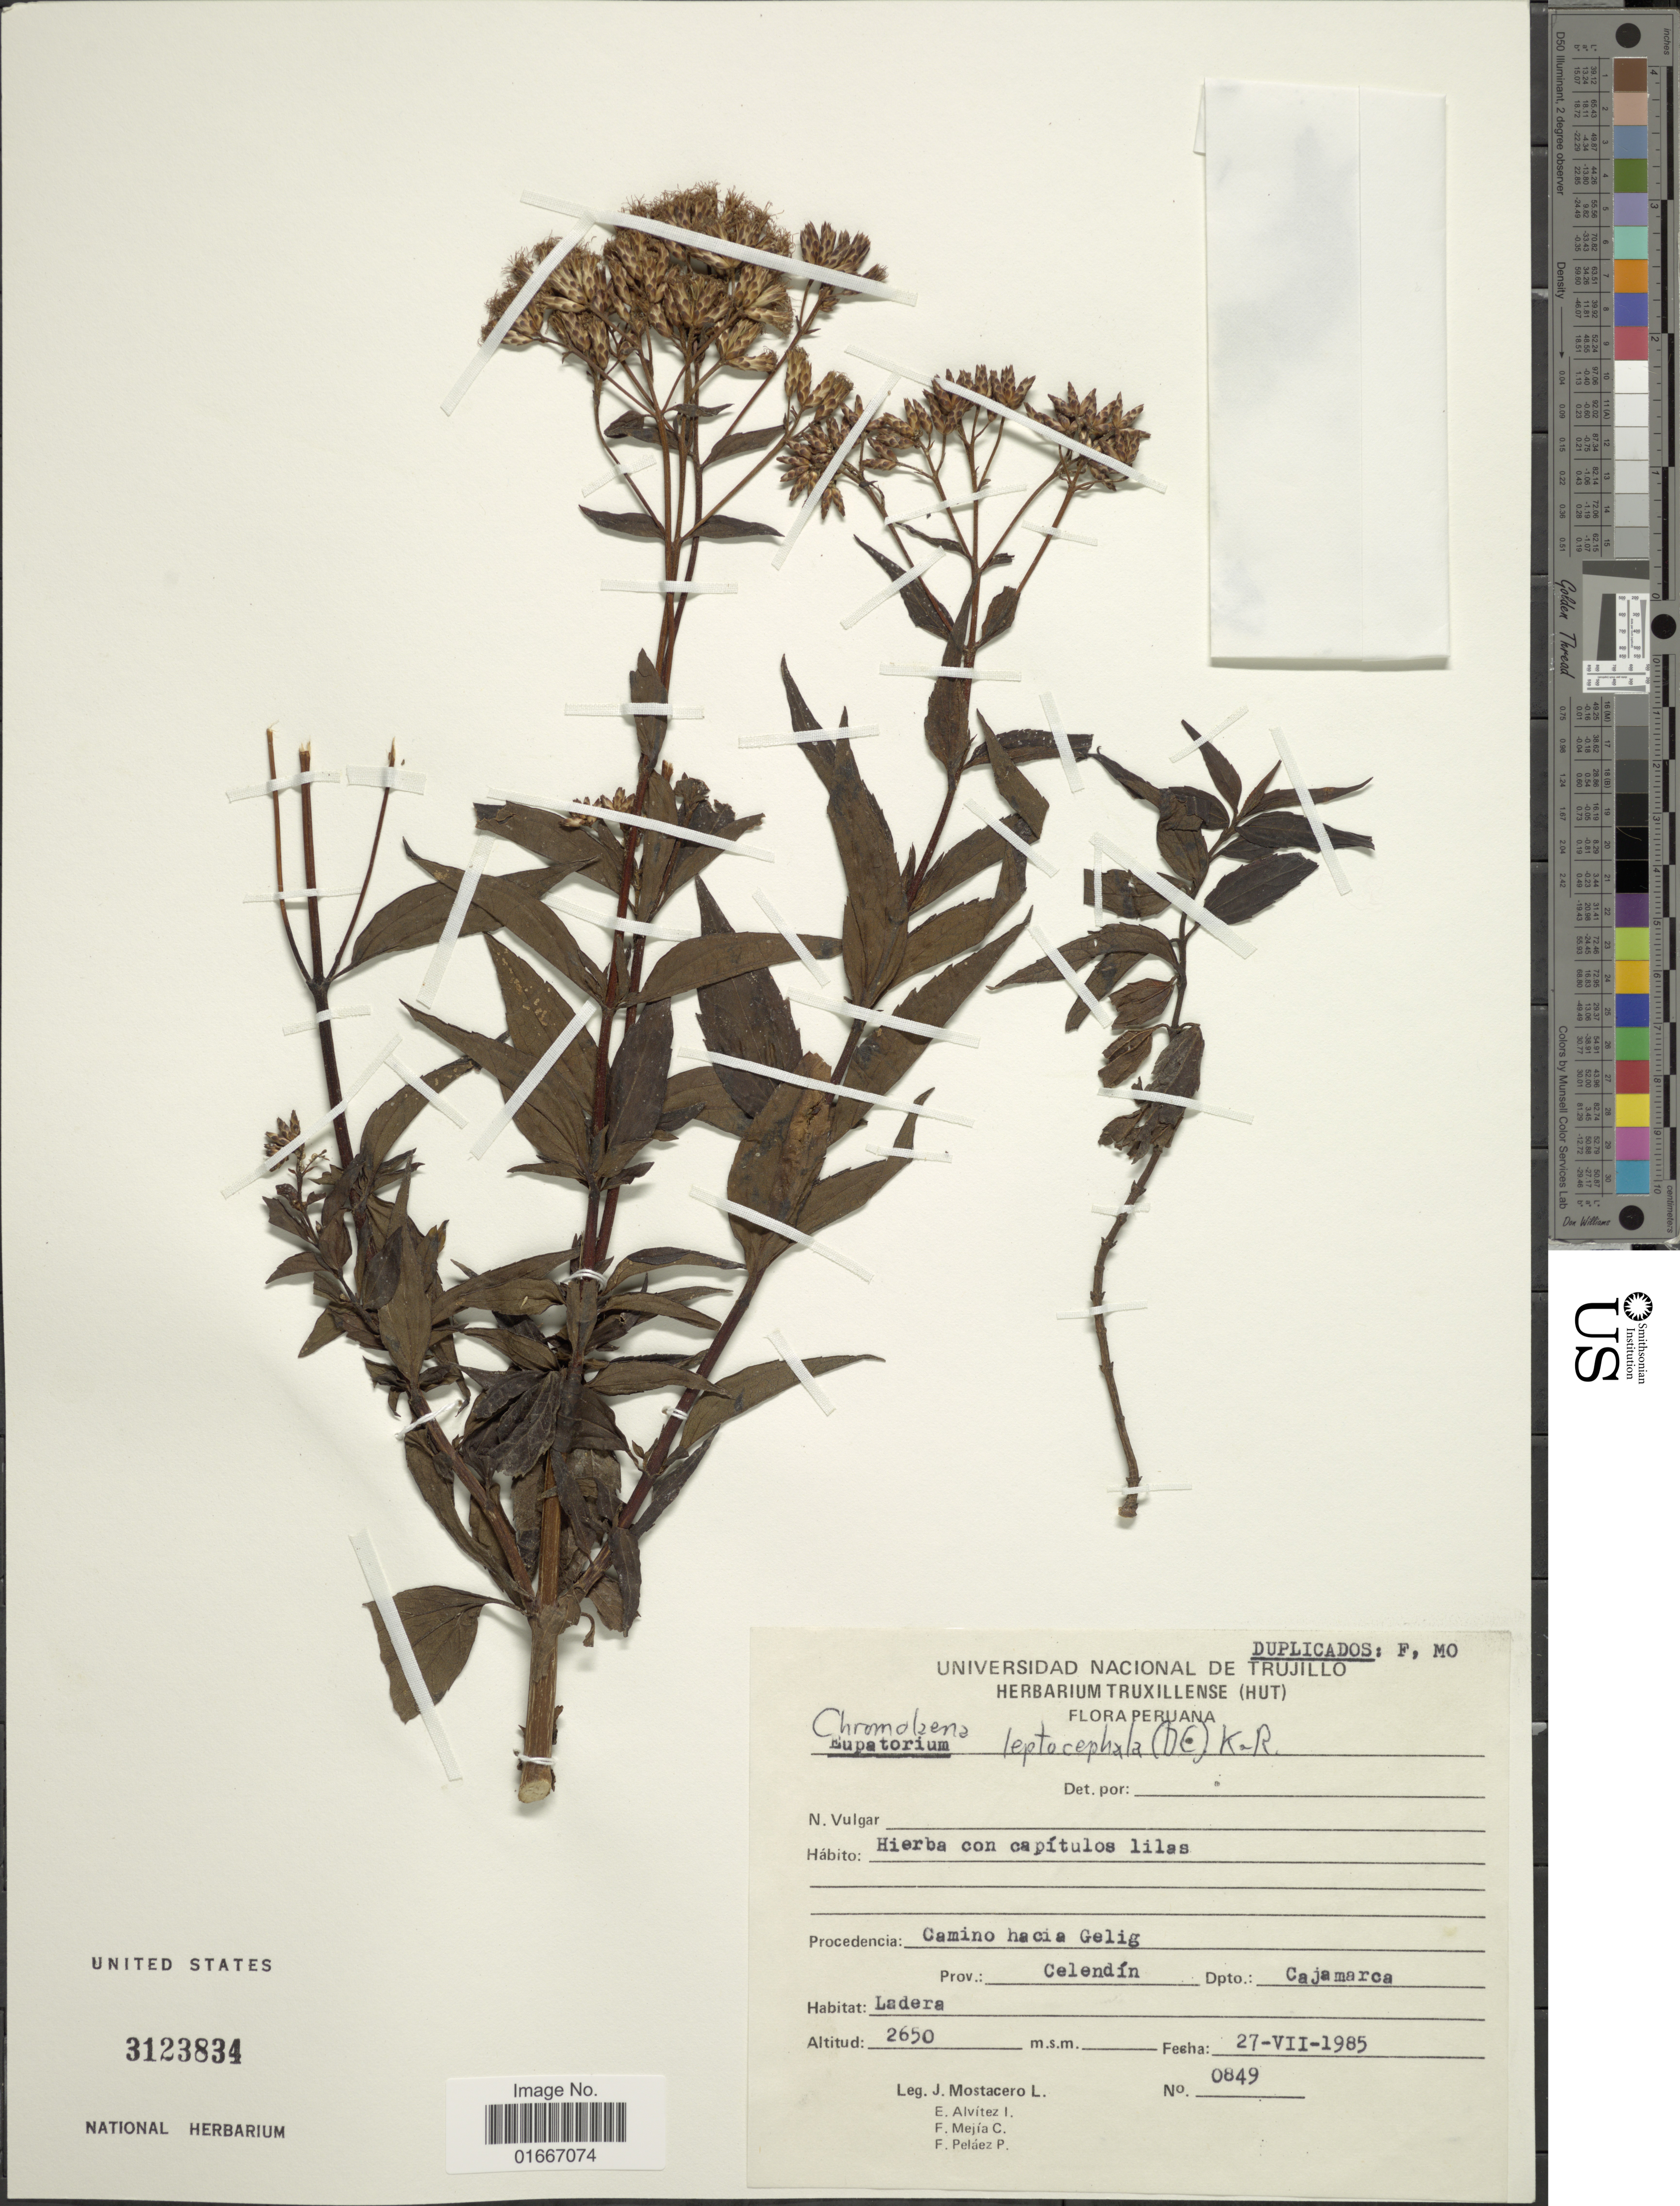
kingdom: Plantae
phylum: Tracheophyta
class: Magnoliopsida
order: Asterales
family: Asteraceae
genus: Chromolaena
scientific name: Chromolaena leptocephala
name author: (DC.) R.M. King & H. Rob.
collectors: J. Mostacero L., E. Alvitez I., F. Mejia C. & F. Pelaez P.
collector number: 0849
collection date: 1985-07-27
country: Peru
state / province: Cajamarca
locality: Peruana. Procedencia: Caminohacia Gelig. Prov.: Celendin Dpto.: Cajamarca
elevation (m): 2650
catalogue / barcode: US 3123834